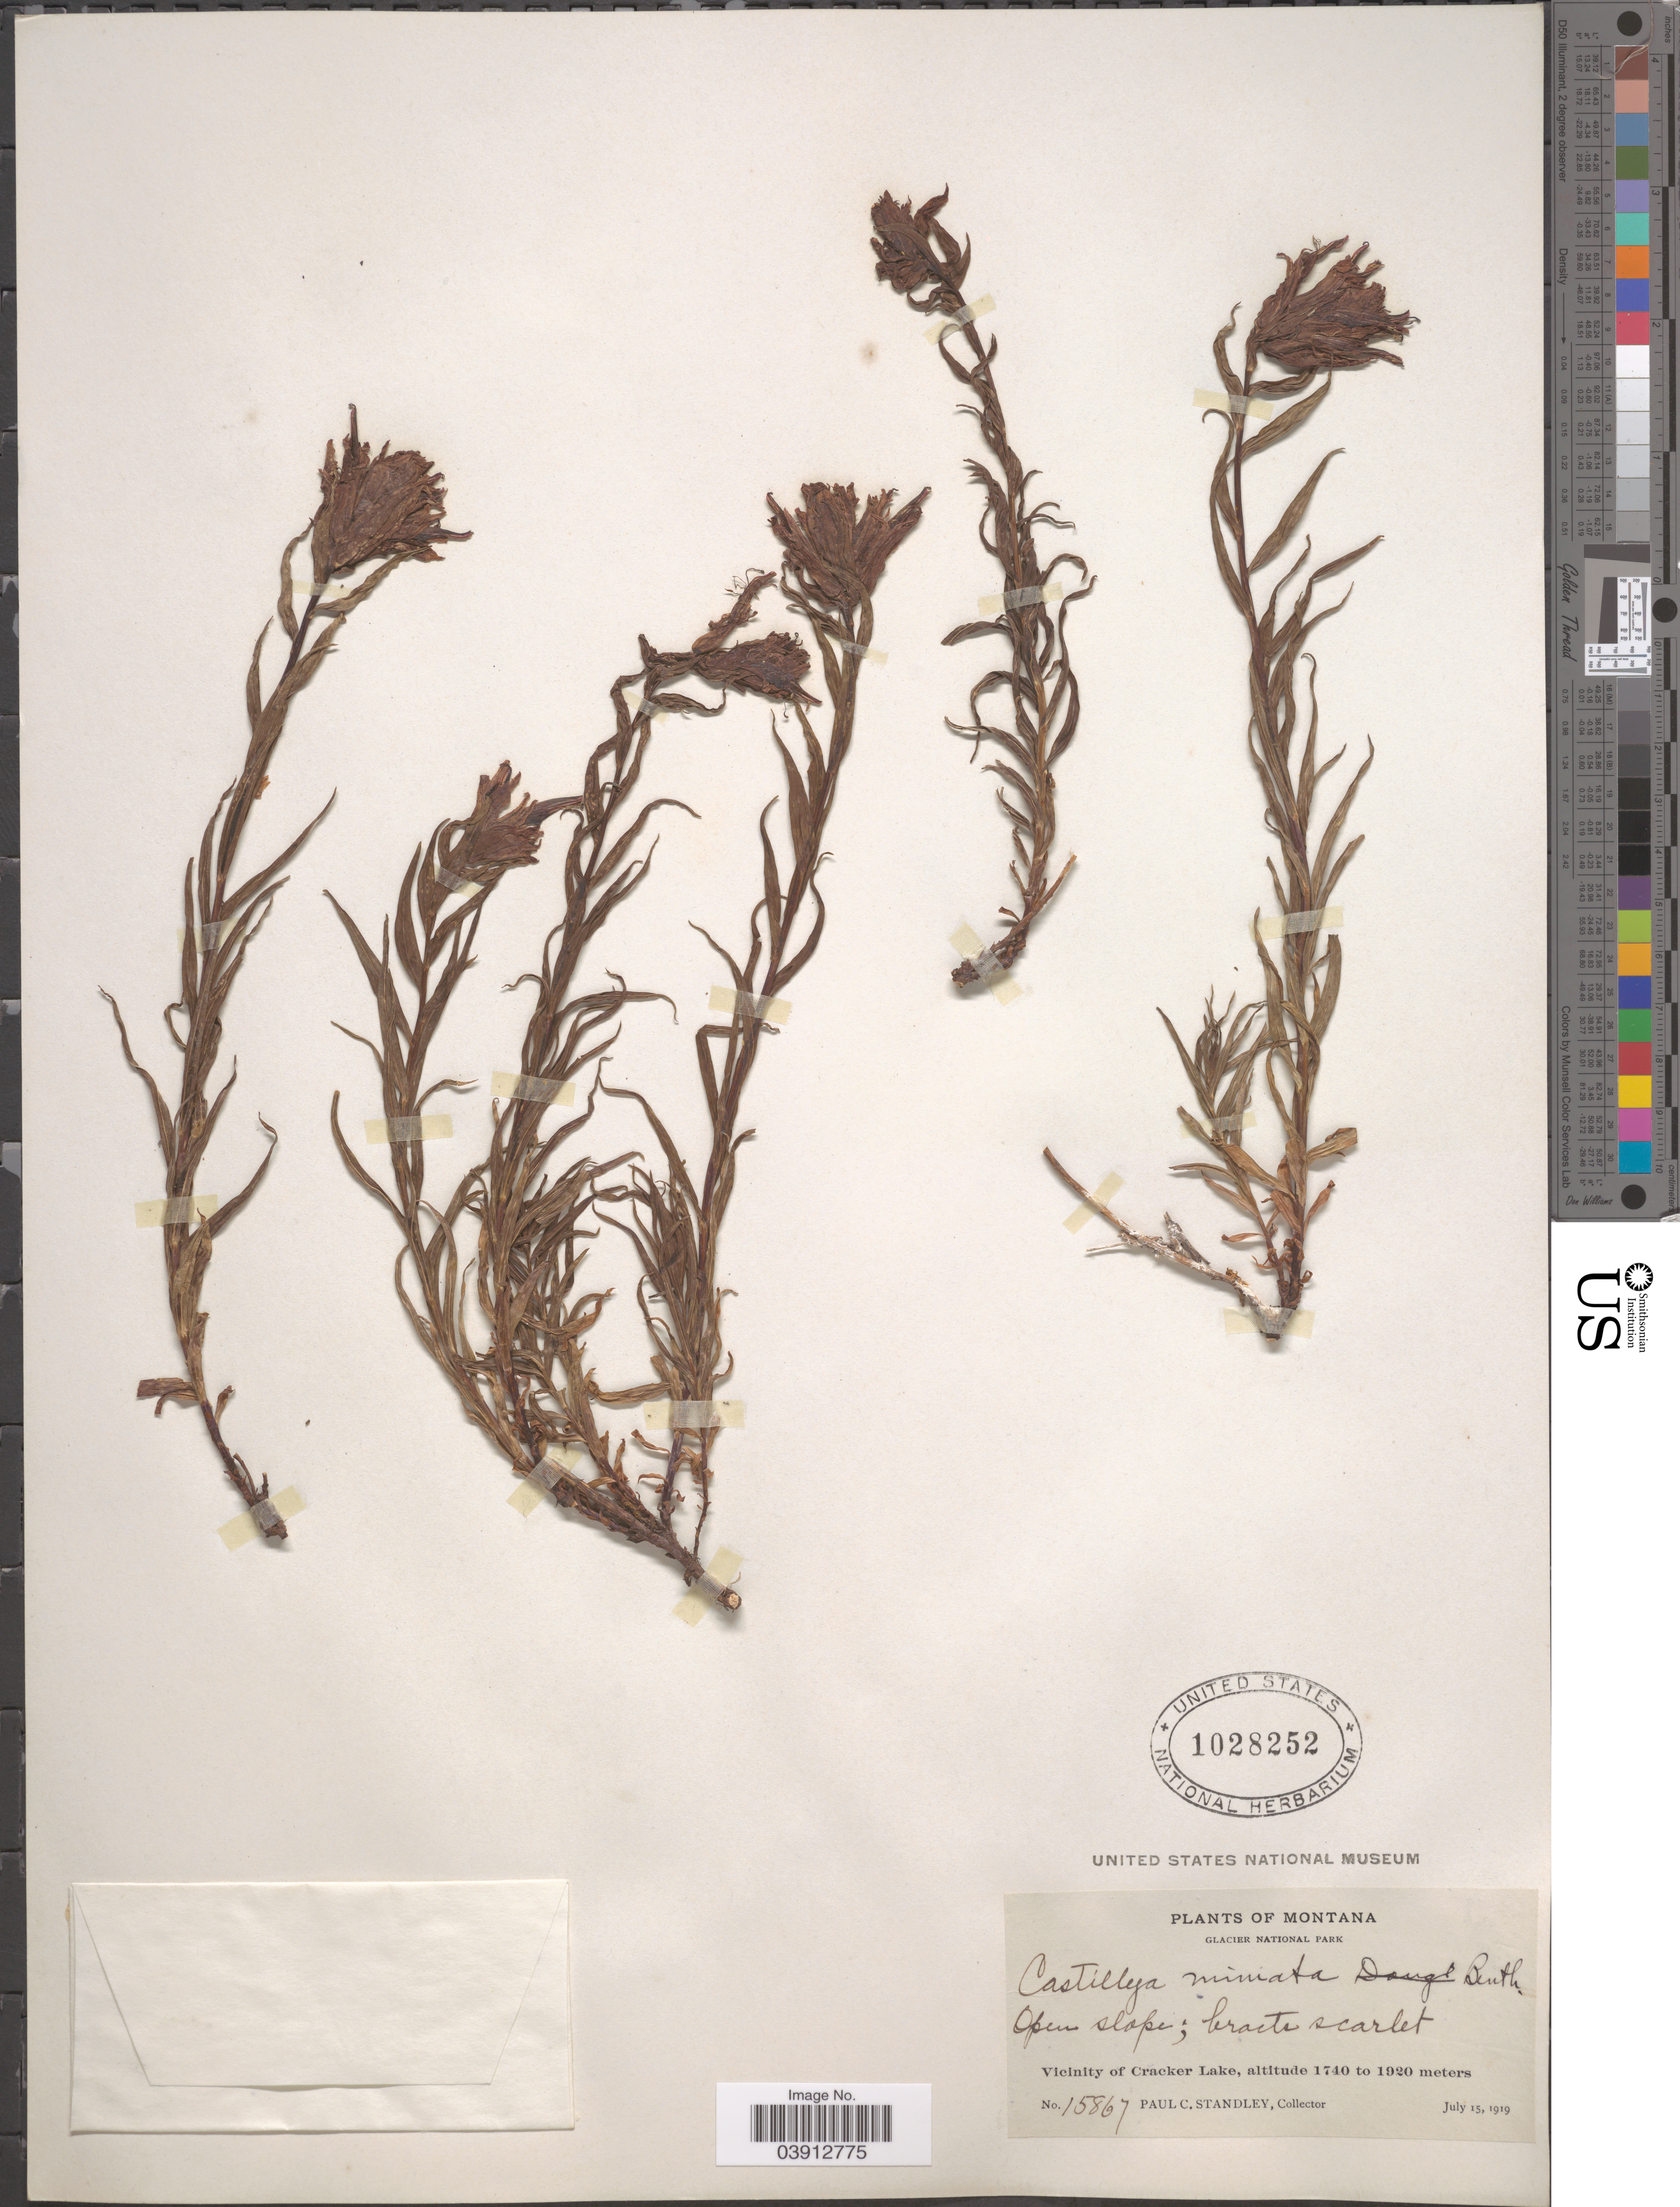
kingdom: Plantae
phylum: Tracheophyta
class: Magnoliopsida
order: Lamiales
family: Orobanchaceae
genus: Castilleja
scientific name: Castilleja miniata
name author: Douglas ex Hook.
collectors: P. C. Standley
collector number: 15867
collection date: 1919-07-15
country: United States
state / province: Montana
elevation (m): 1740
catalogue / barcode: US 1028252